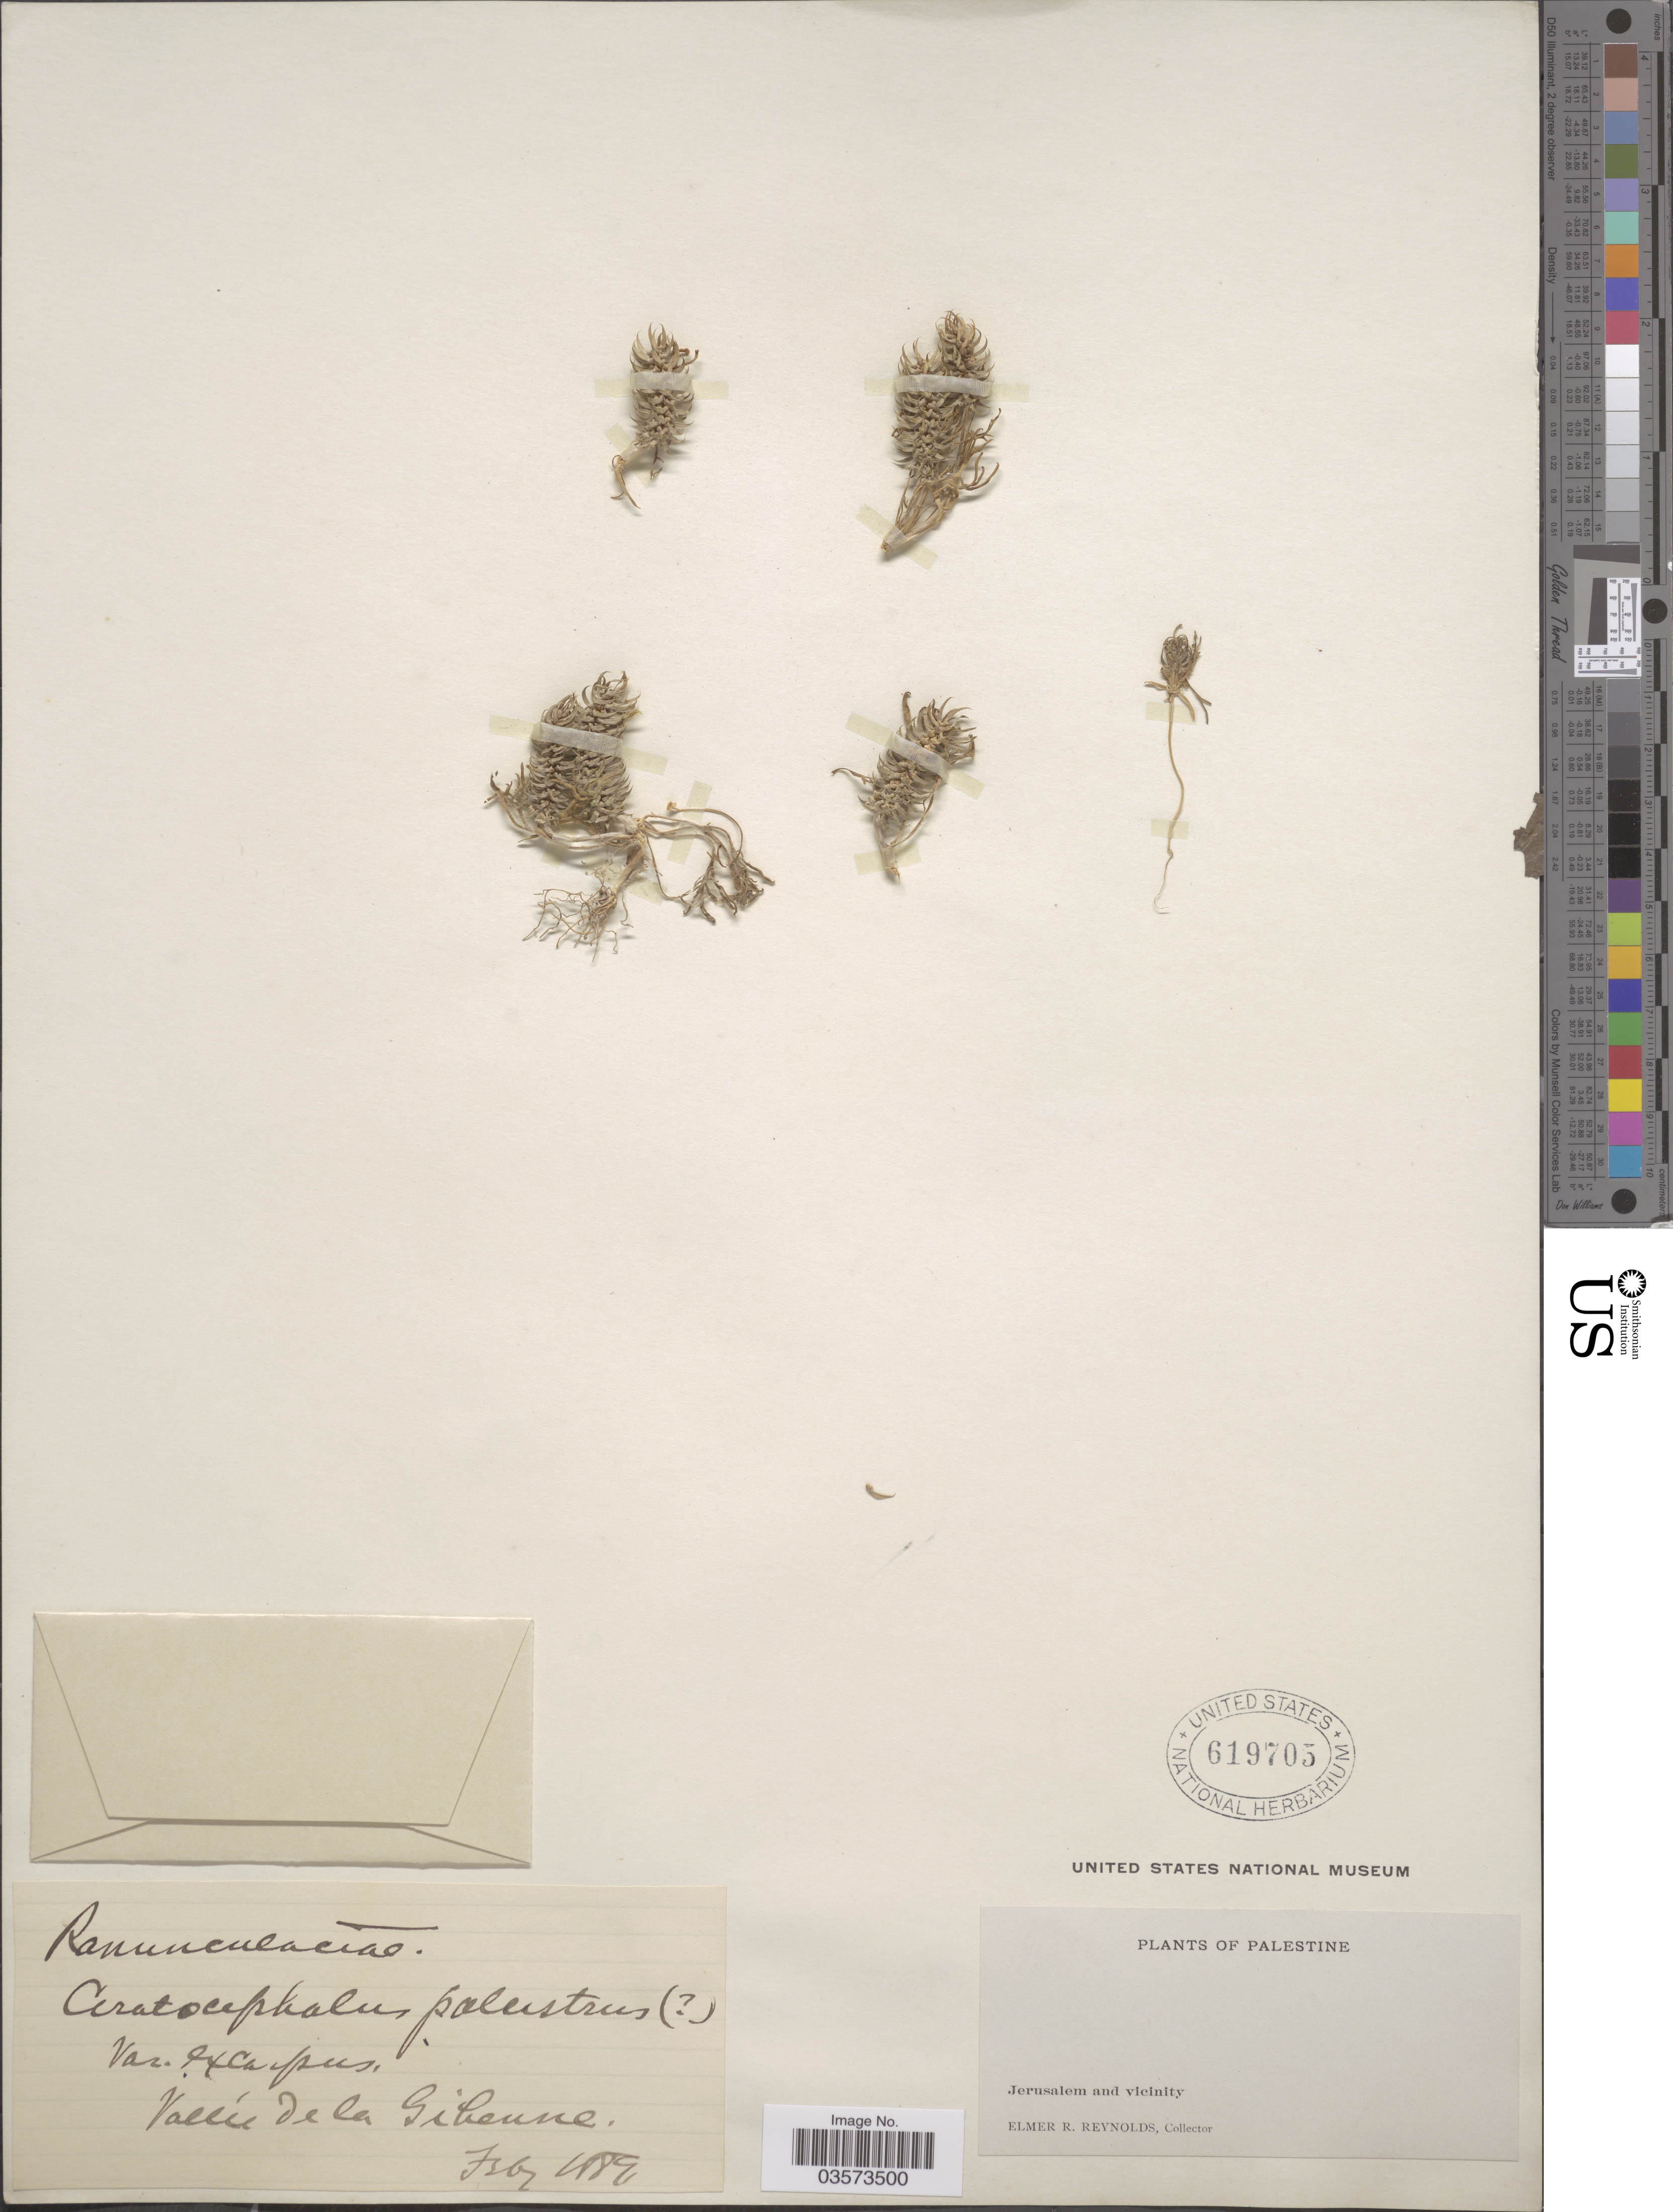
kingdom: Plantae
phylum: Tracheophyta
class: Magnoliopsida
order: Ranunculales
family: Ranunculaceae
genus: Ceratocephalus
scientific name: Ceratocephalus palustris, ined.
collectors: E. Reynolds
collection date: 1889-02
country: Israel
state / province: Jerusalem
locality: Vallée de la Gihenne. Jerusalem and vicinity.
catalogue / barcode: US 619705